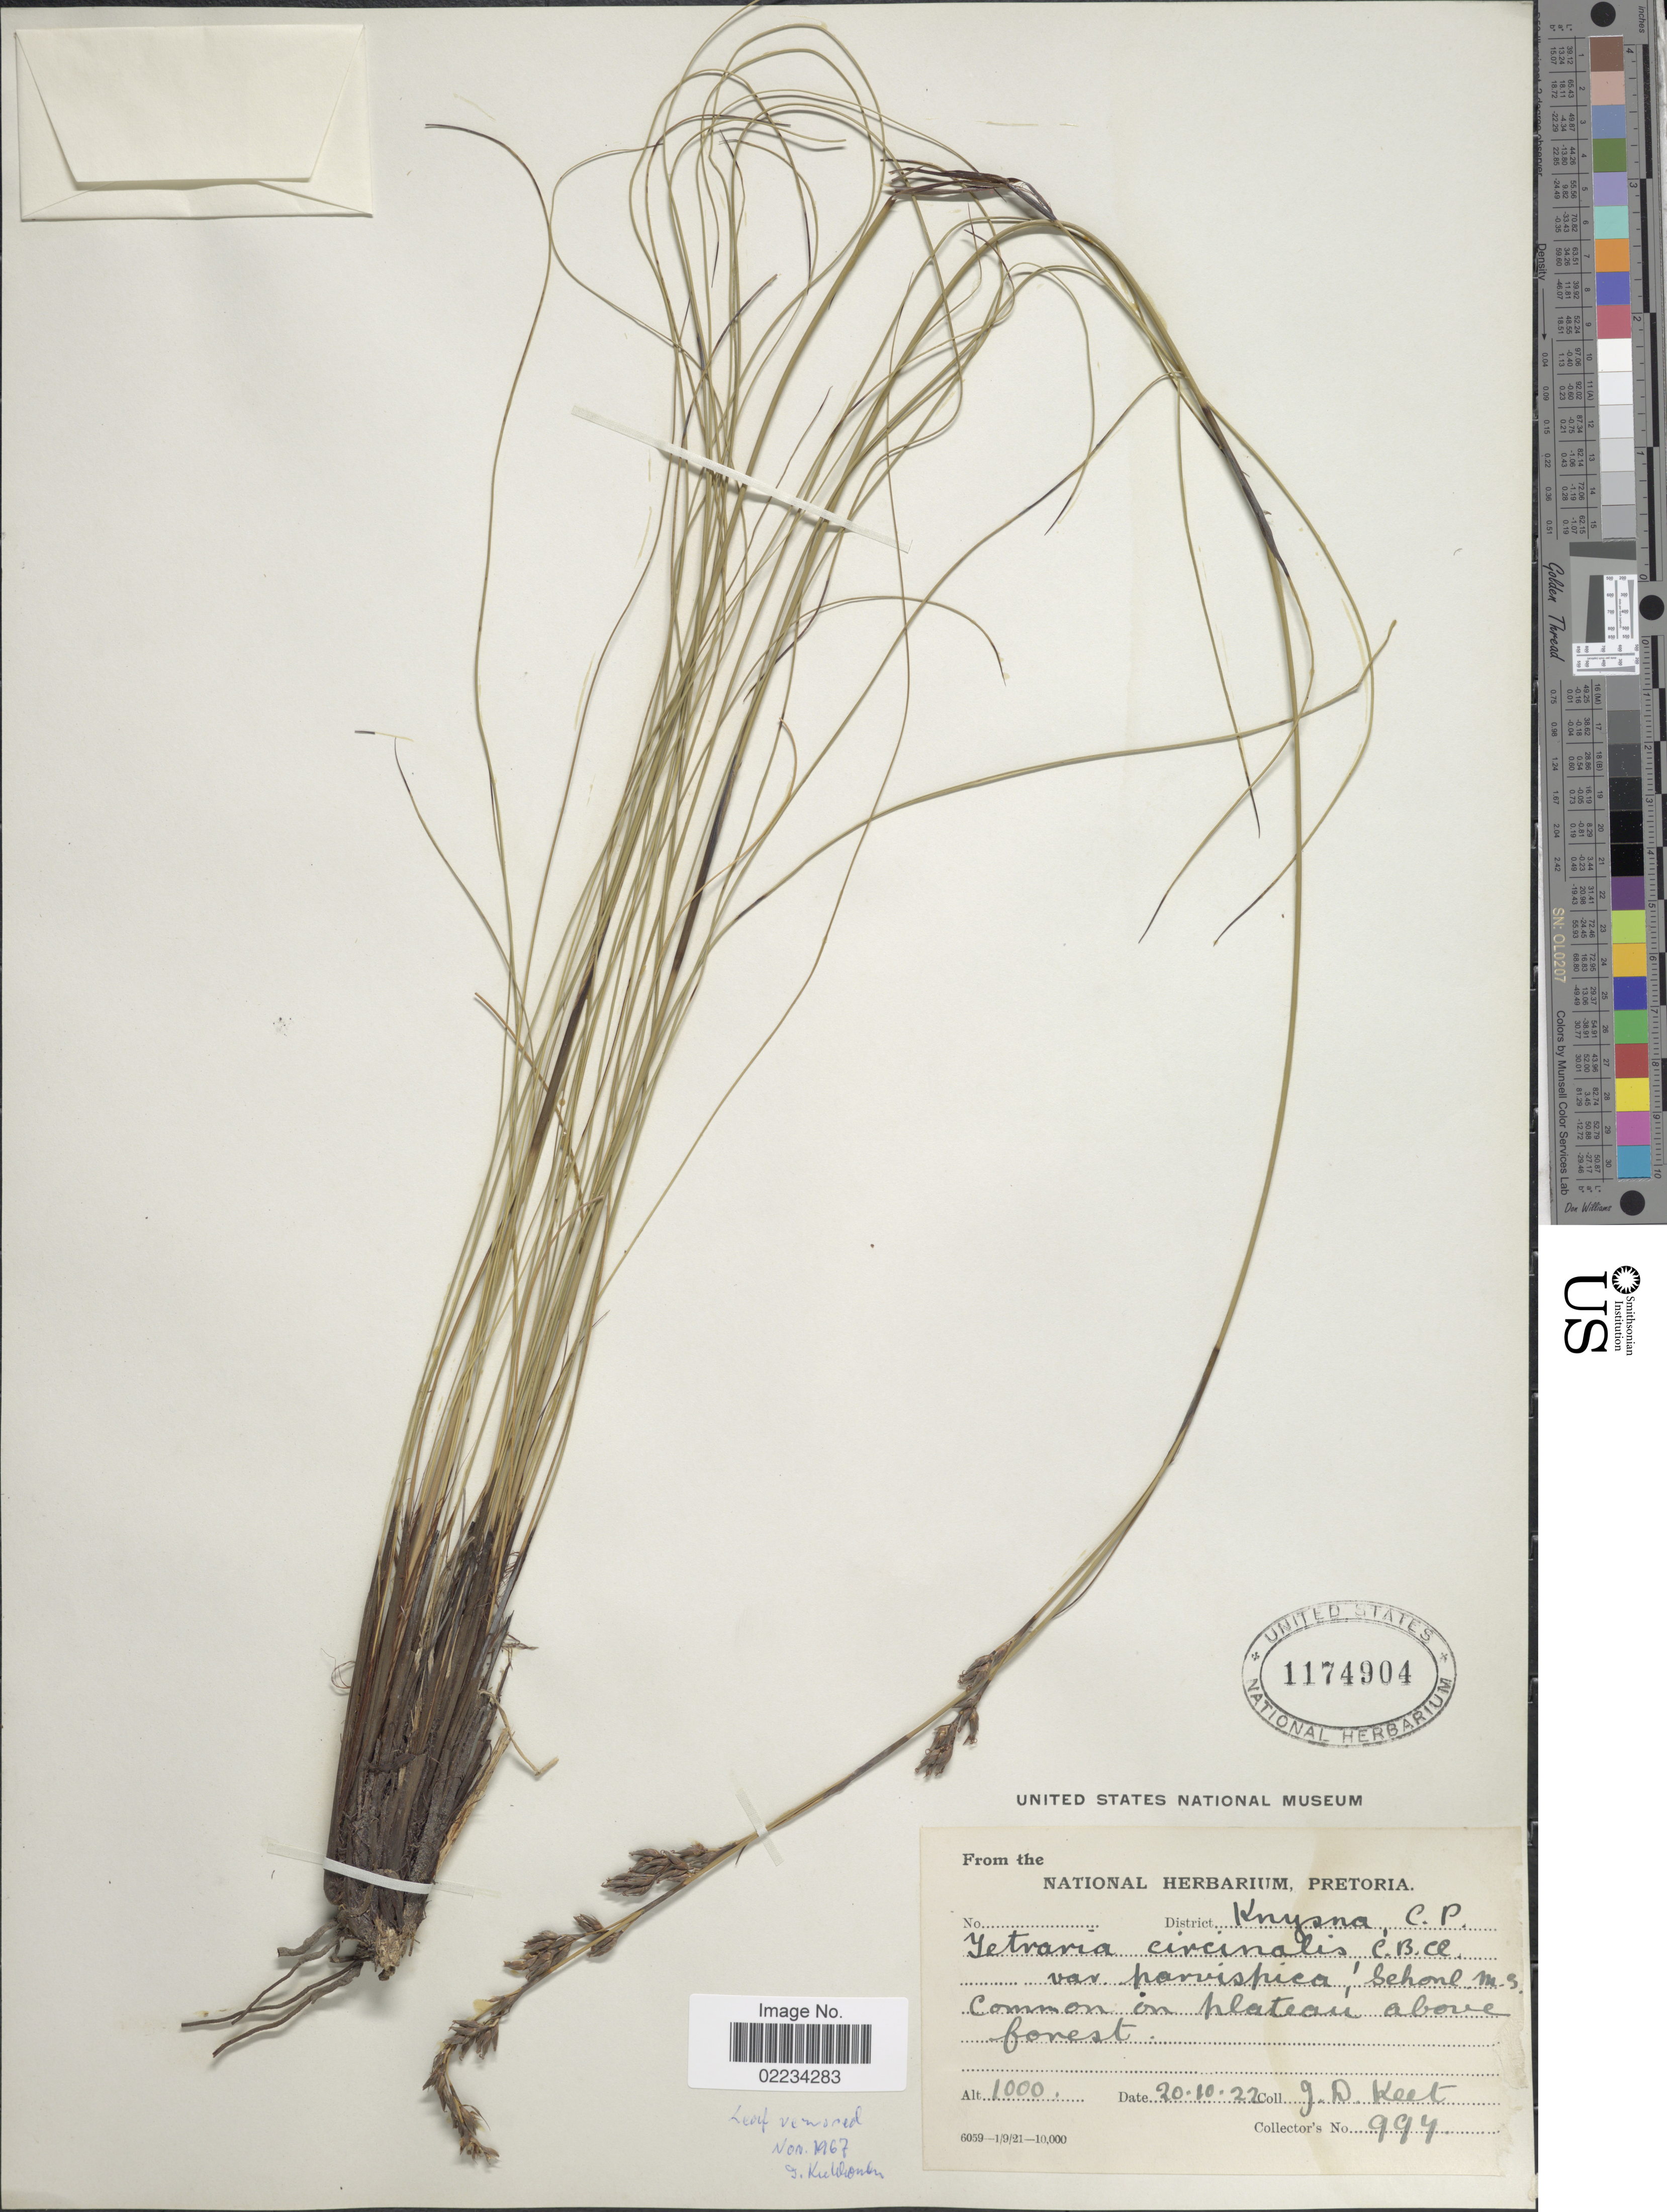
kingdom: Plantae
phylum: Tracheophyta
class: Liliopsida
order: Poales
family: Cyperaceae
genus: Tetraria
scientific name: Tetraria capillacea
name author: (Thunb.) C.B. Clarke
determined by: Strong, Mark T., (BOT), Smithsonian Institution - National Museum of Natural History (UNITED STATES)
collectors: J. Keet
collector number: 994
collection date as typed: Transcribed d/m/y: 20/10/22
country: South Africa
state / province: Western Cape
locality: District Knysna, Common on plateau above forest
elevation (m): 305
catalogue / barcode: US 1174904